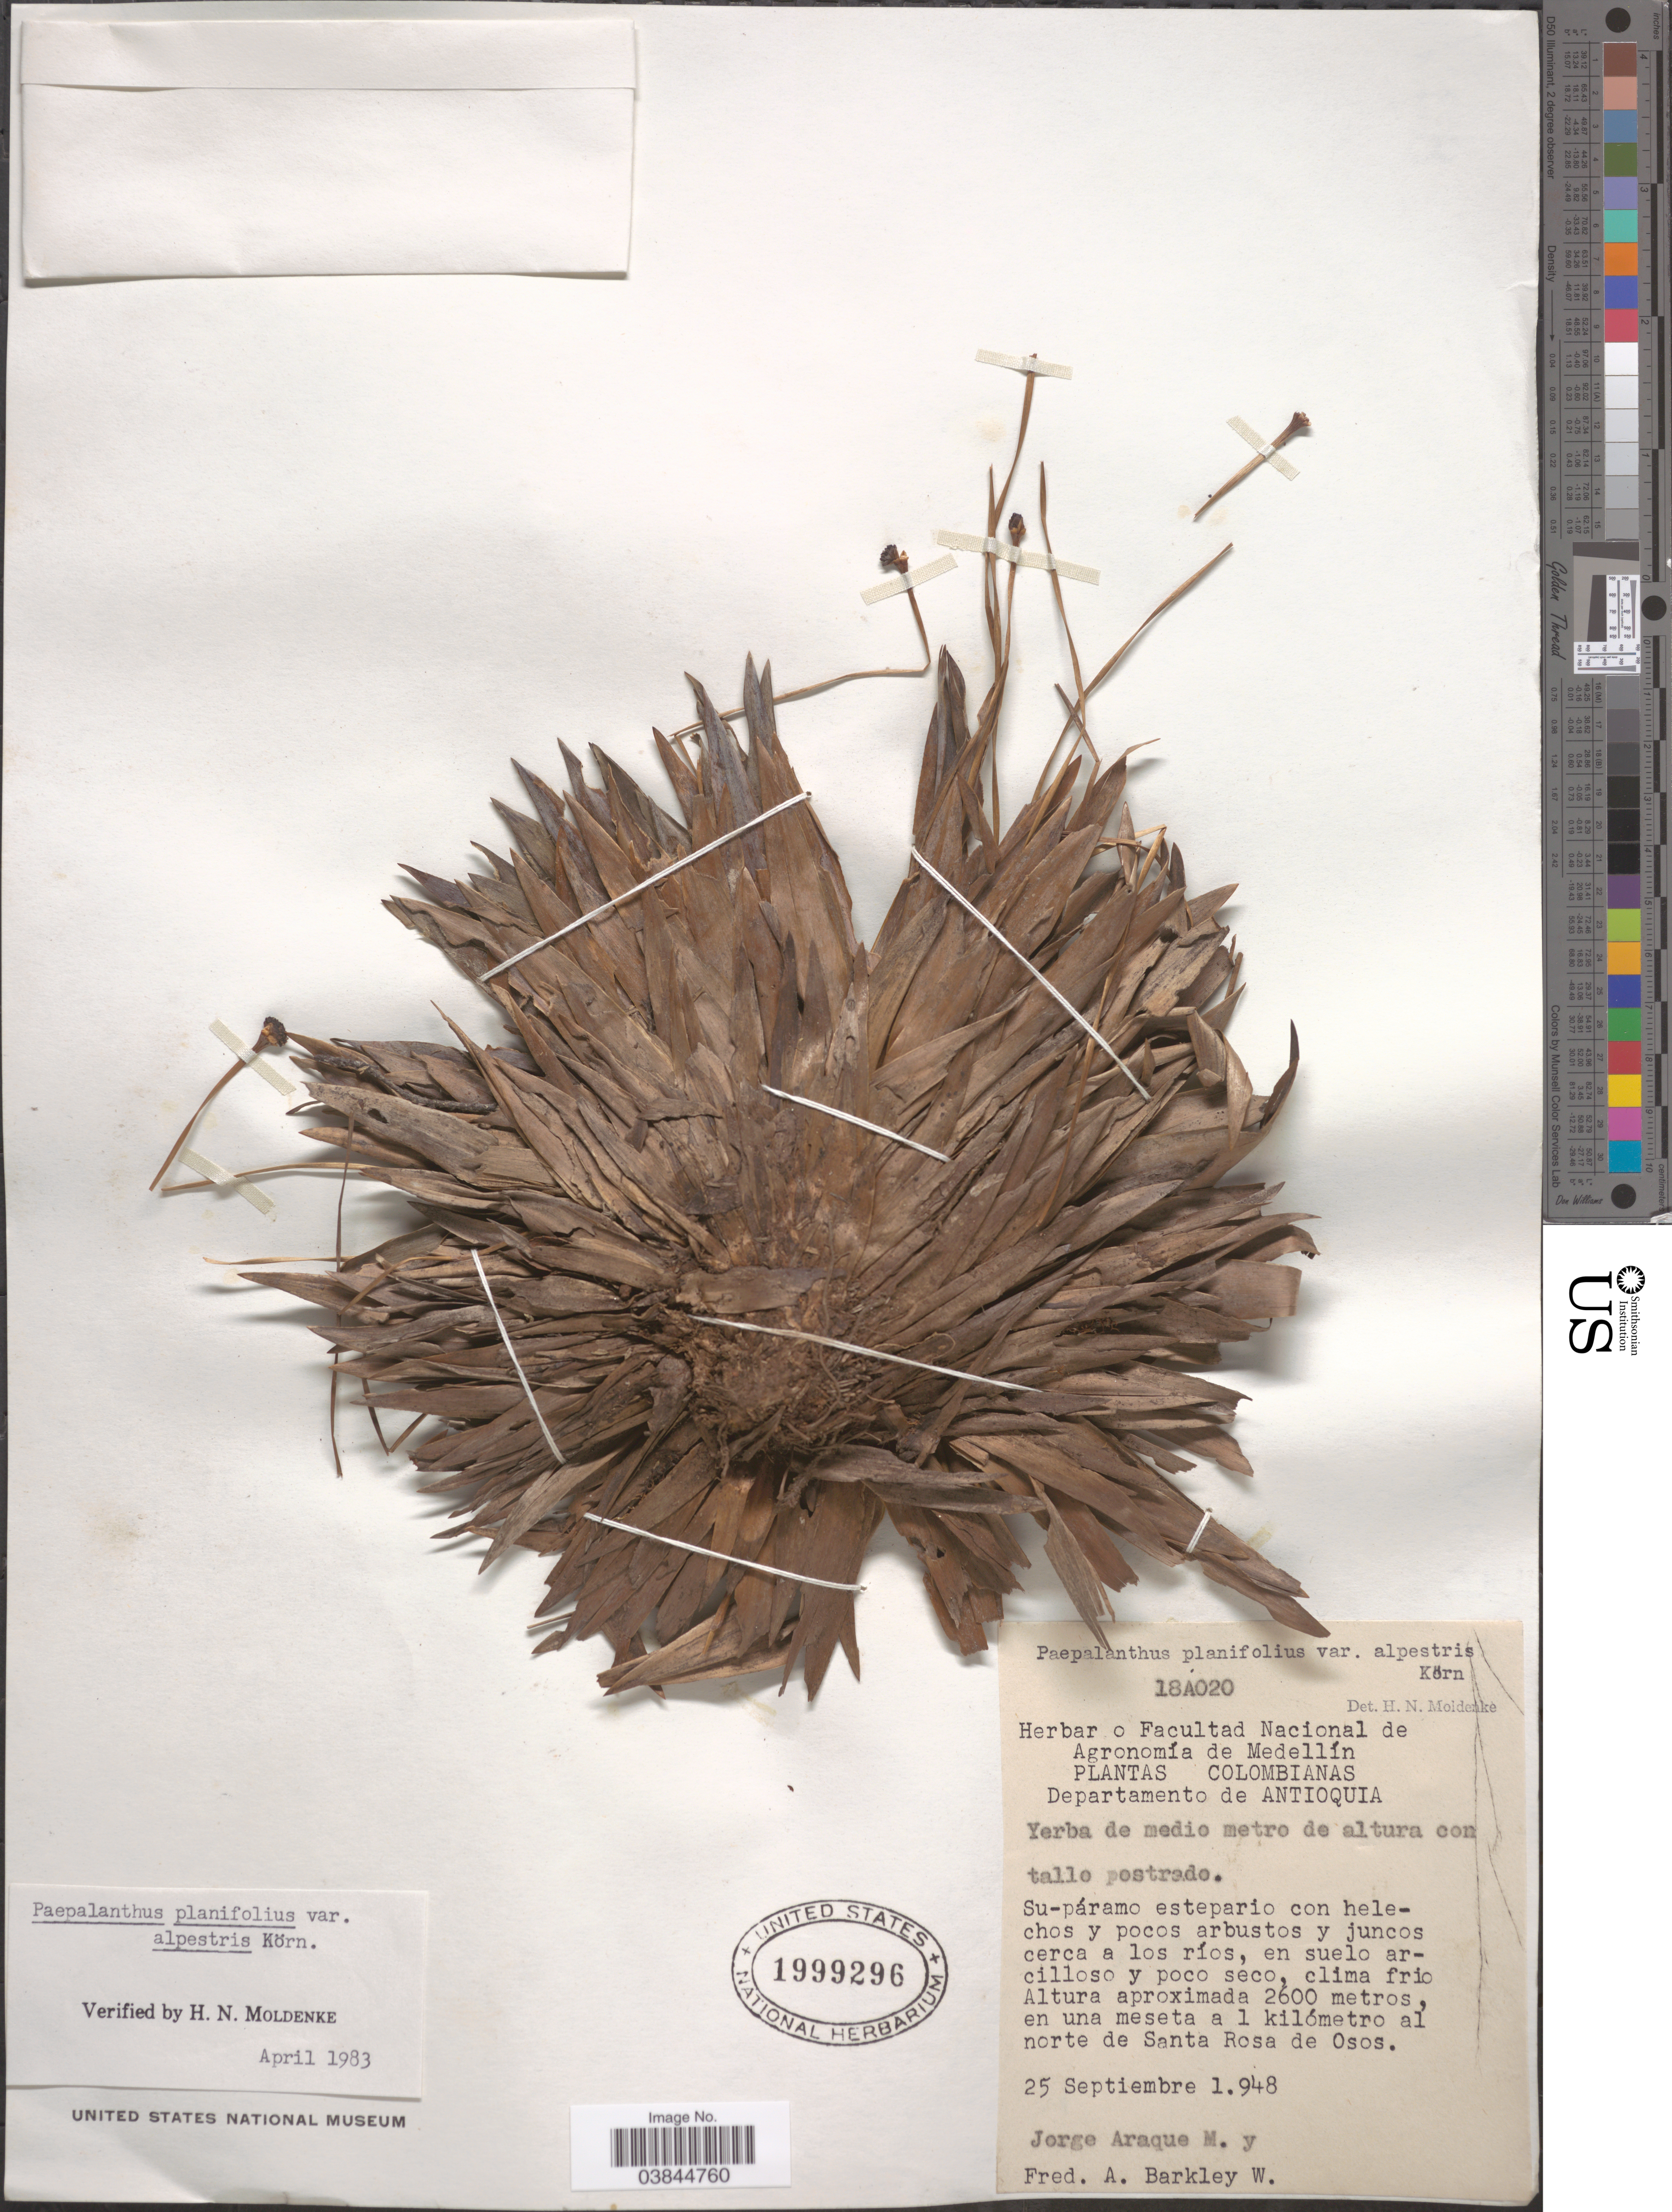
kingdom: Plantae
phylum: Tracheophyta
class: Liliopsida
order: Poales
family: Eriocaulaceae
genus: Paepalanthus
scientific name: Paepalanthus ensifolius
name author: (Kunth) Kunth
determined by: Sauthier, Laura Jeanne, (SPF), Universidade de Sao Paulo (BRAZIL)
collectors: J. Araque Molina & F. Barkley W.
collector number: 18A020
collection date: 1948-09-25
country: Colombia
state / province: Antioquia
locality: Departamento de Antioquia. En una meseta a 1 kilómetro al norte de Santa Rosa de Osos.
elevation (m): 2600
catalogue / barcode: US 1999296